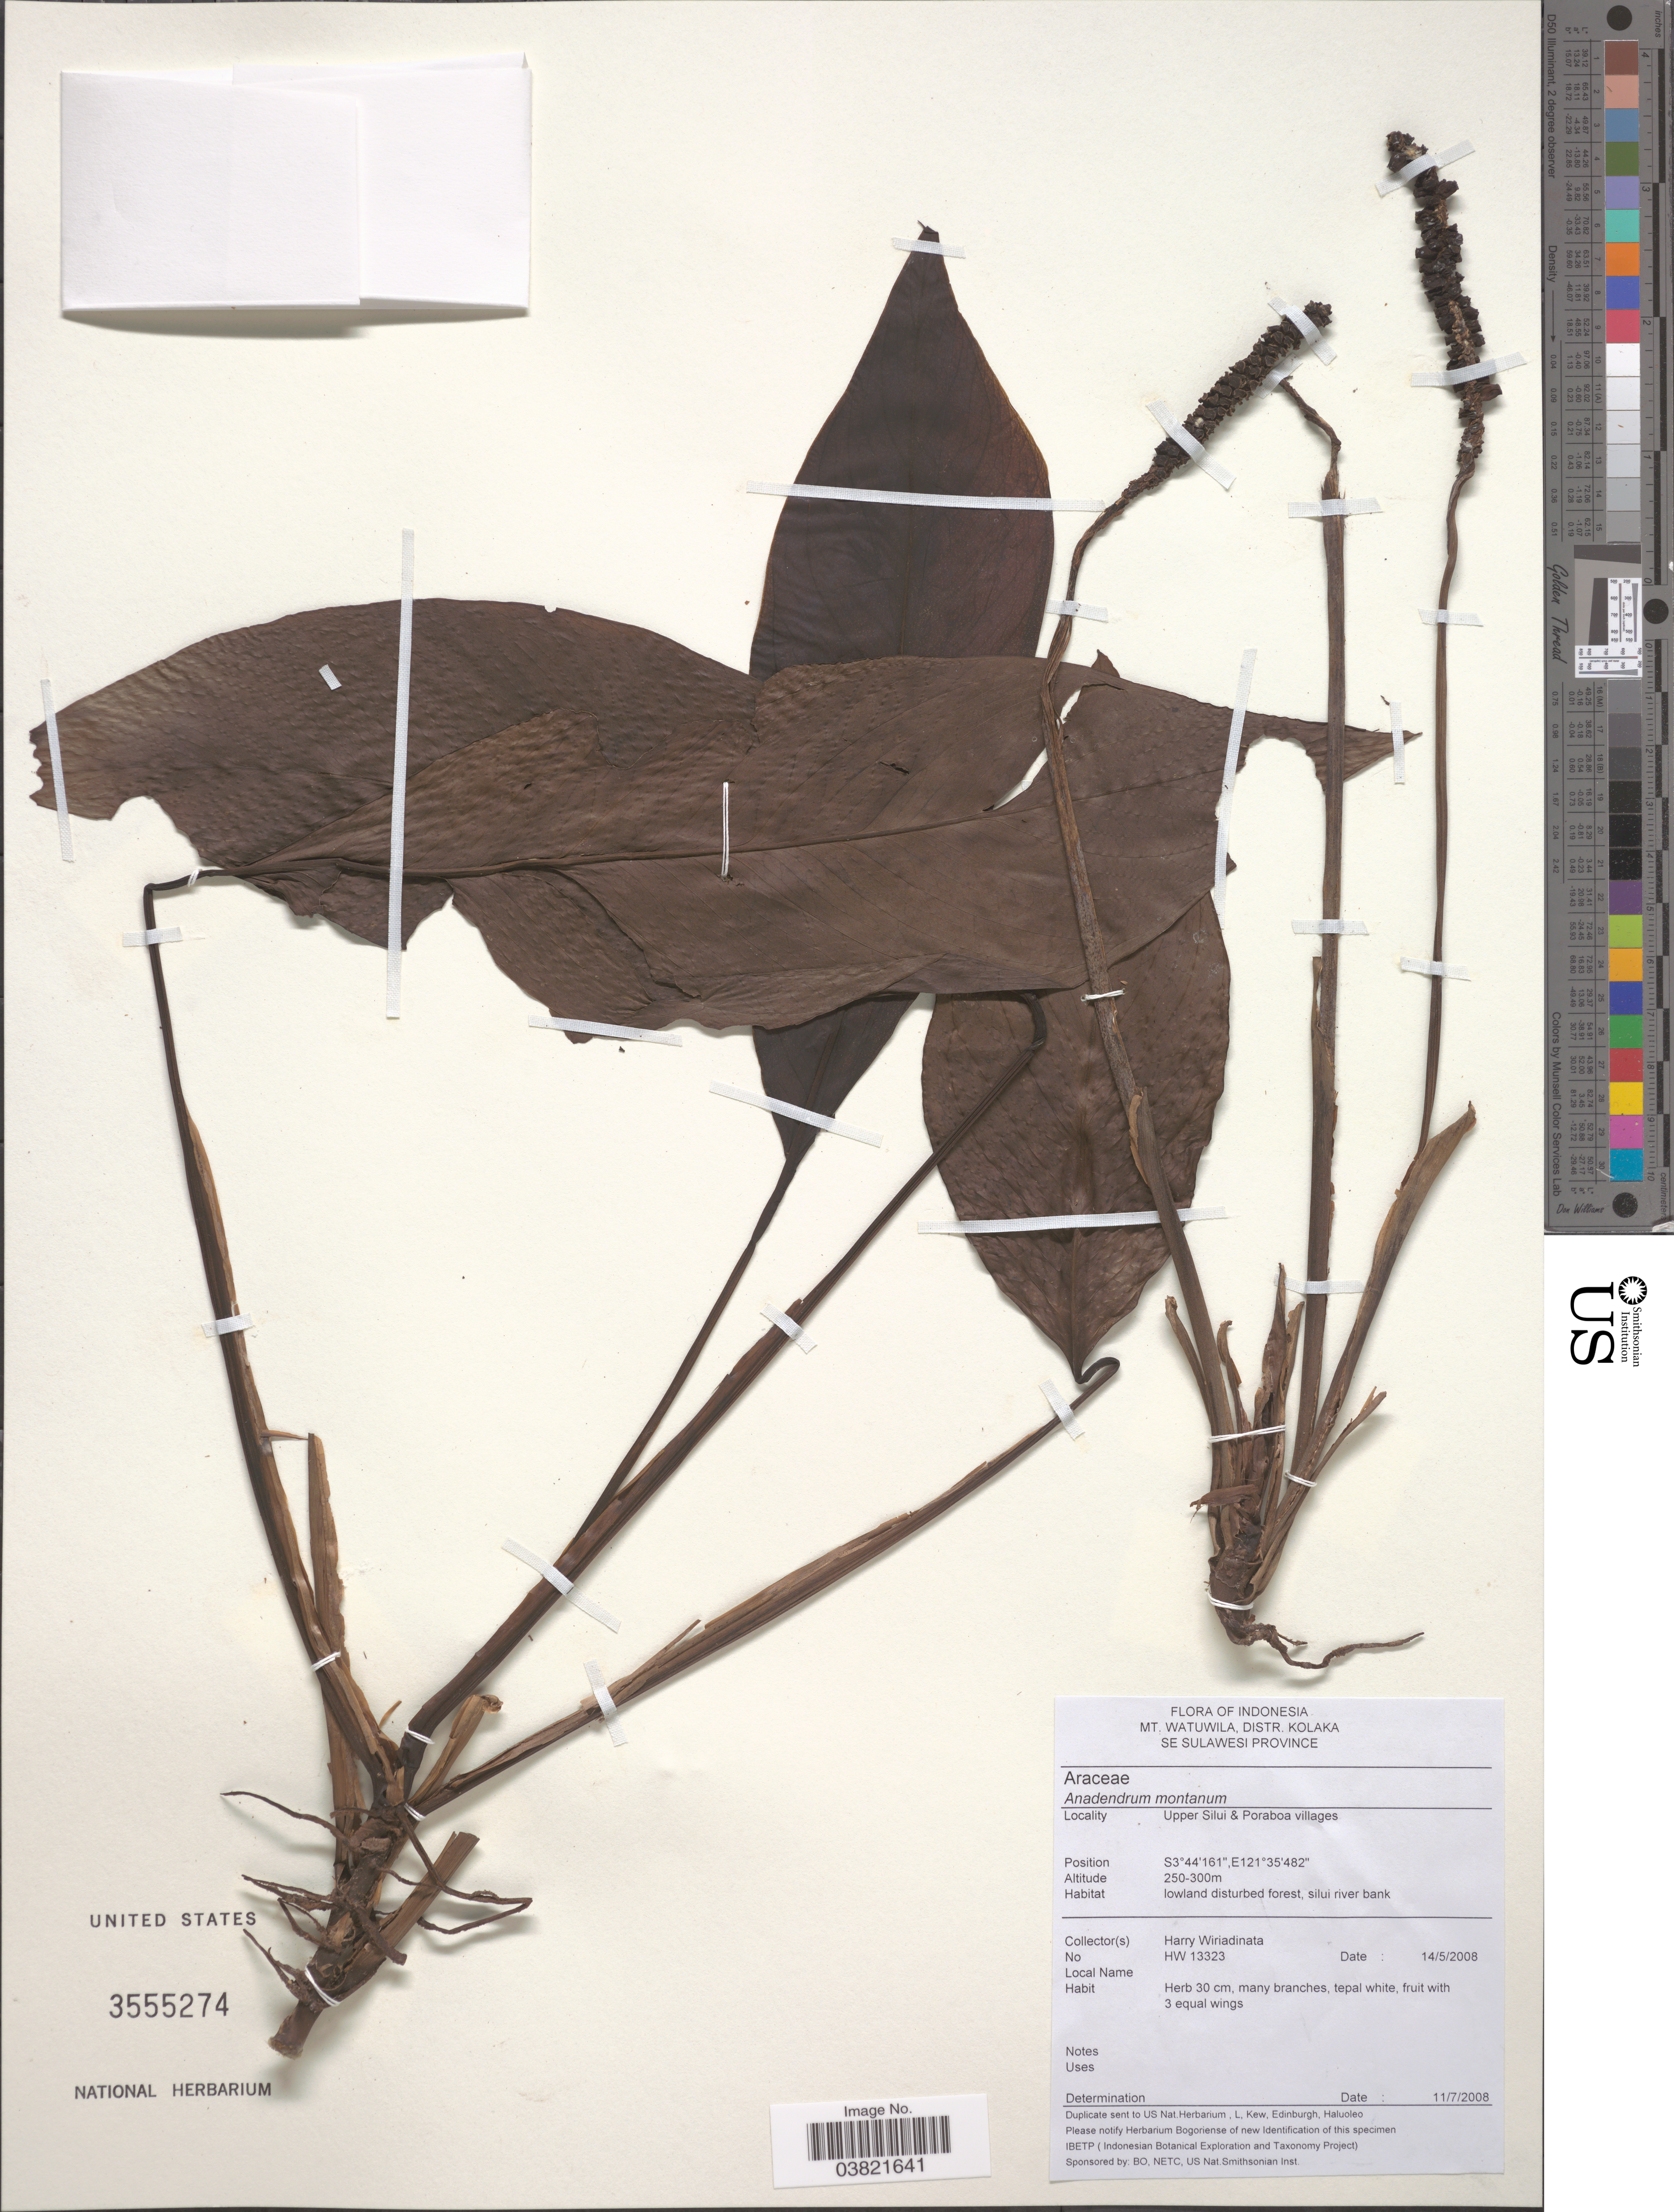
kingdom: Plantae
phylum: Tracheophyta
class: Liliopsida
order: Alismatales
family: Araceae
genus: Anadendrum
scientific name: Anadendrum sp.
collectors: H. Wiriadinata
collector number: HW 13323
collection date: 2008-05-14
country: Indonesia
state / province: Sulawesi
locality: Mt. Watuwila, Distr. Kolaka. SE Sulawesi Province. Upper Silui & Poraboa villages.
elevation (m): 250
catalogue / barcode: US 3555274